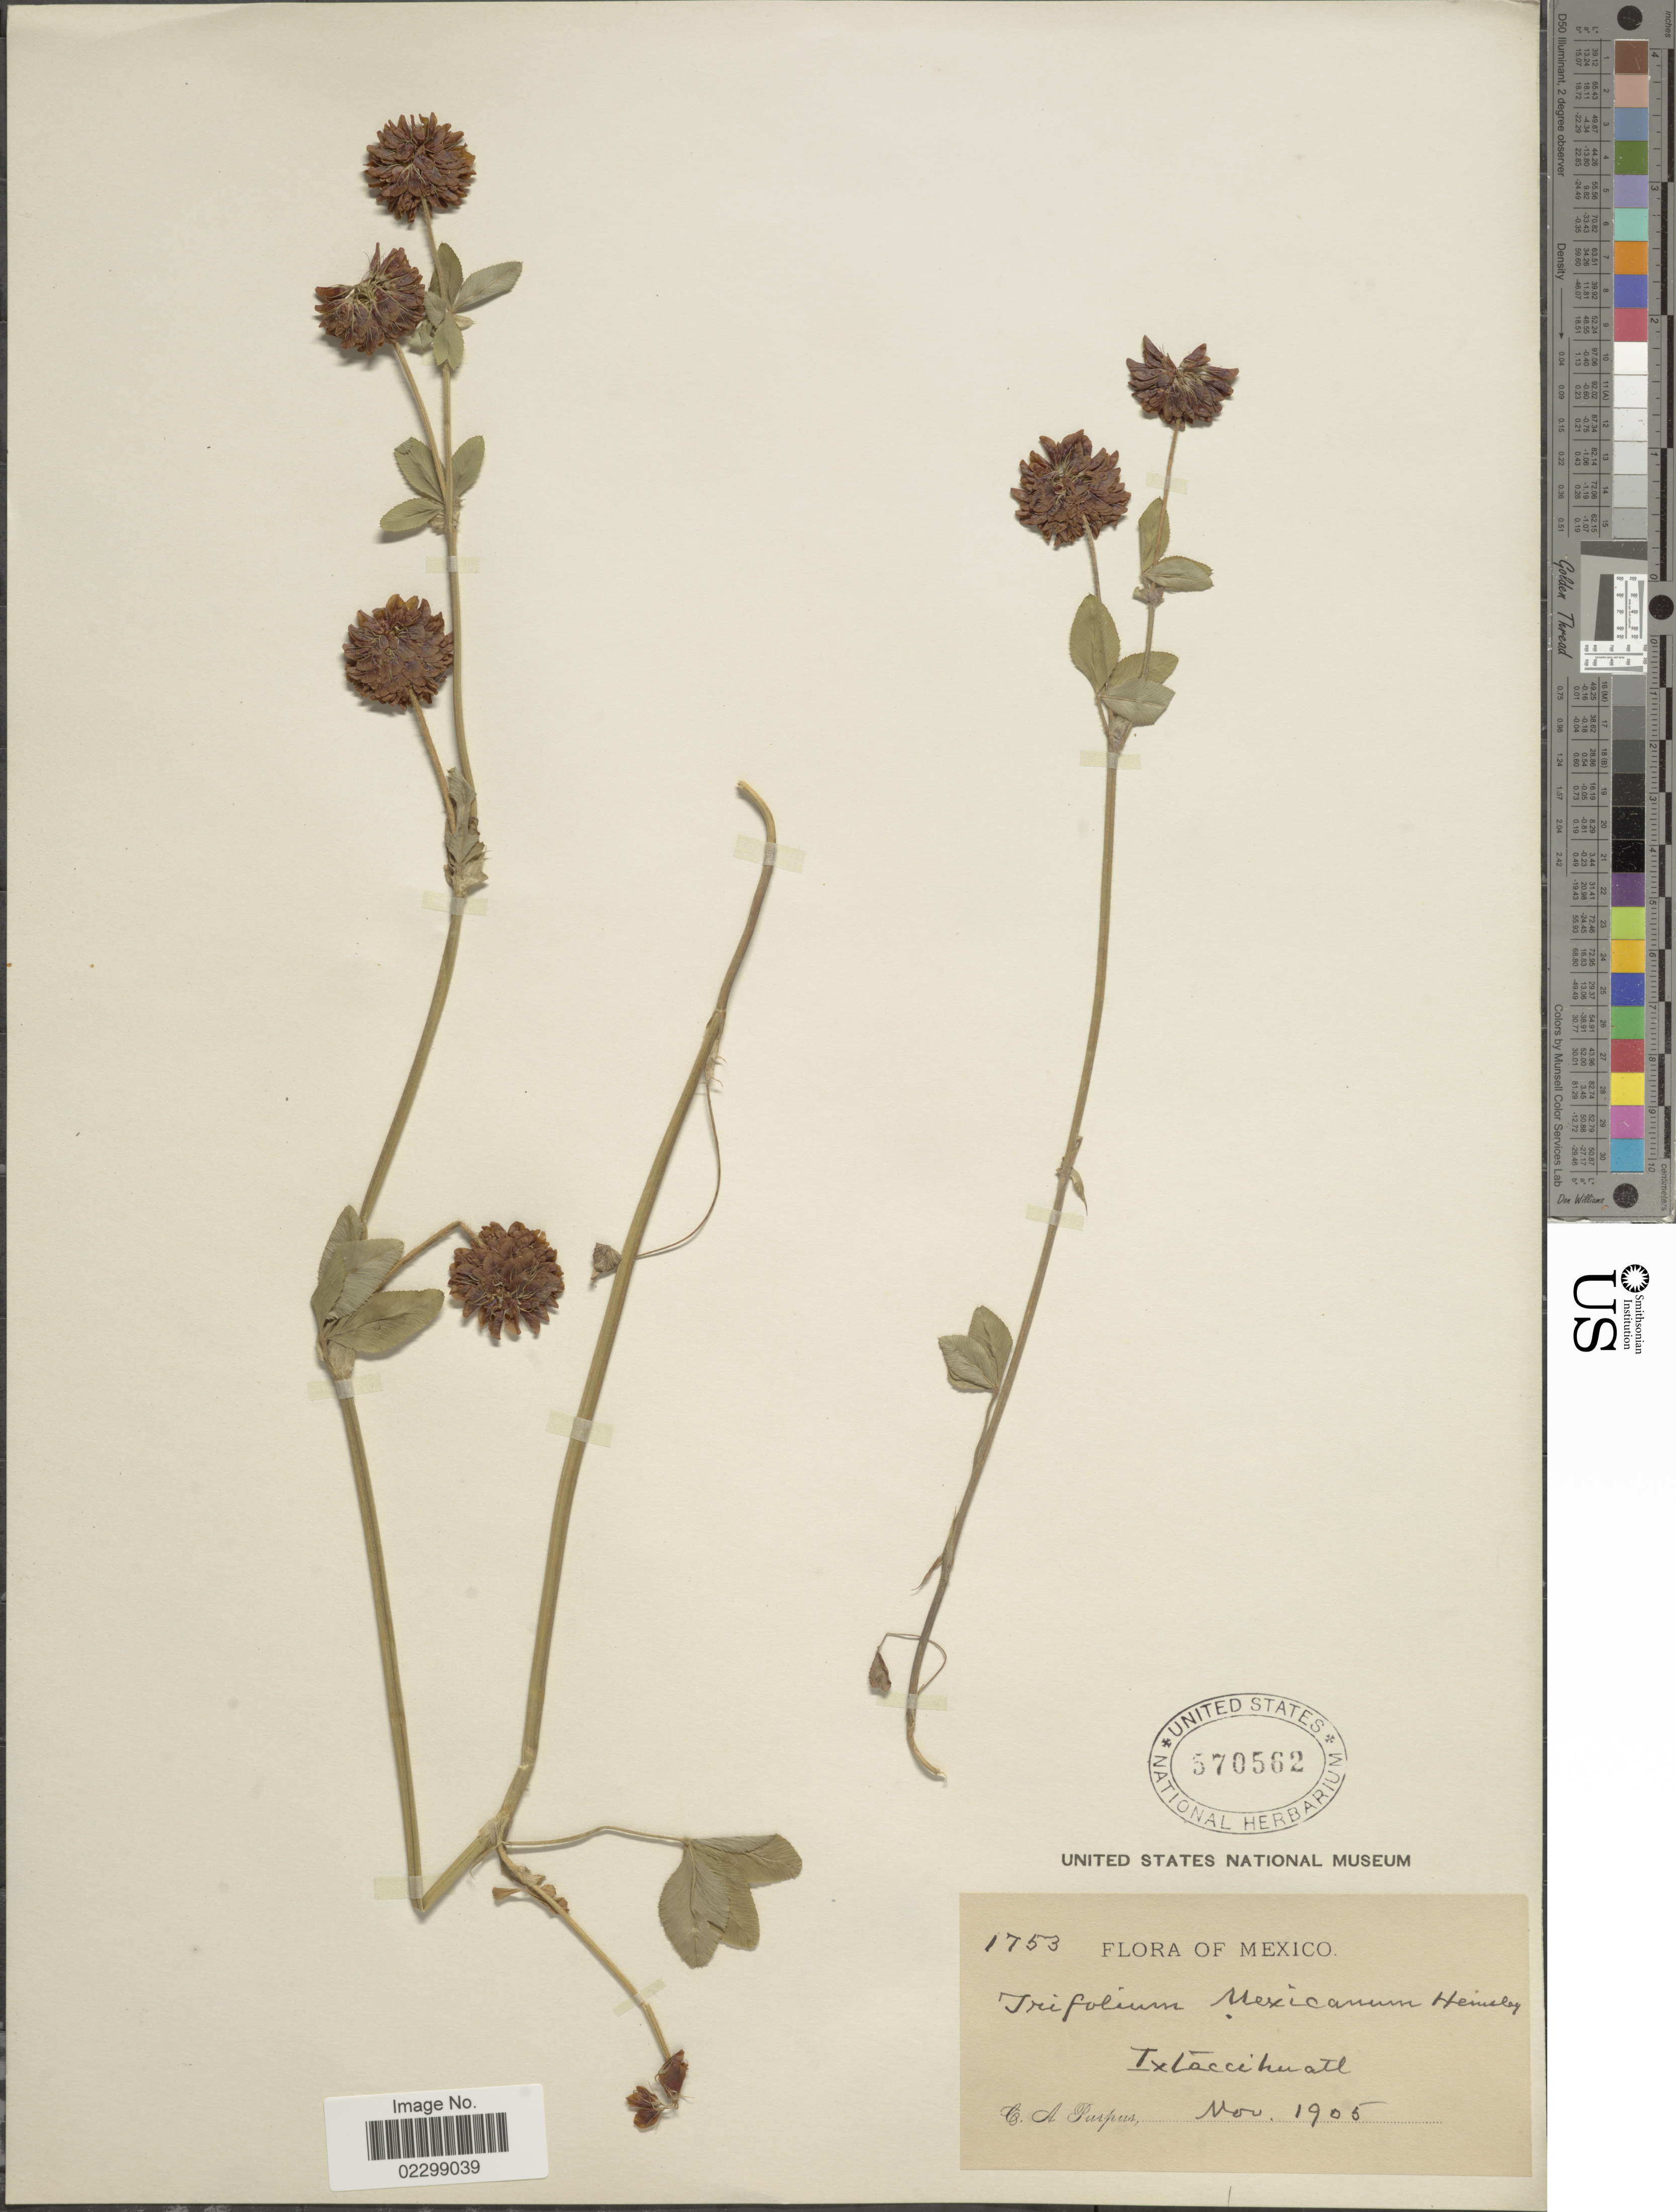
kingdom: Plantae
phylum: Tracheophyta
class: Magnoliopsida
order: Fabales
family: Fabaceae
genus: Trifolium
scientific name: Trifolium mexicanum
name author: Hemsl.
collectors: C. A. Purpus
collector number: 1753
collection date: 1905-11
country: Mexico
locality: Ixtaccihuatl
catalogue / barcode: US 570562